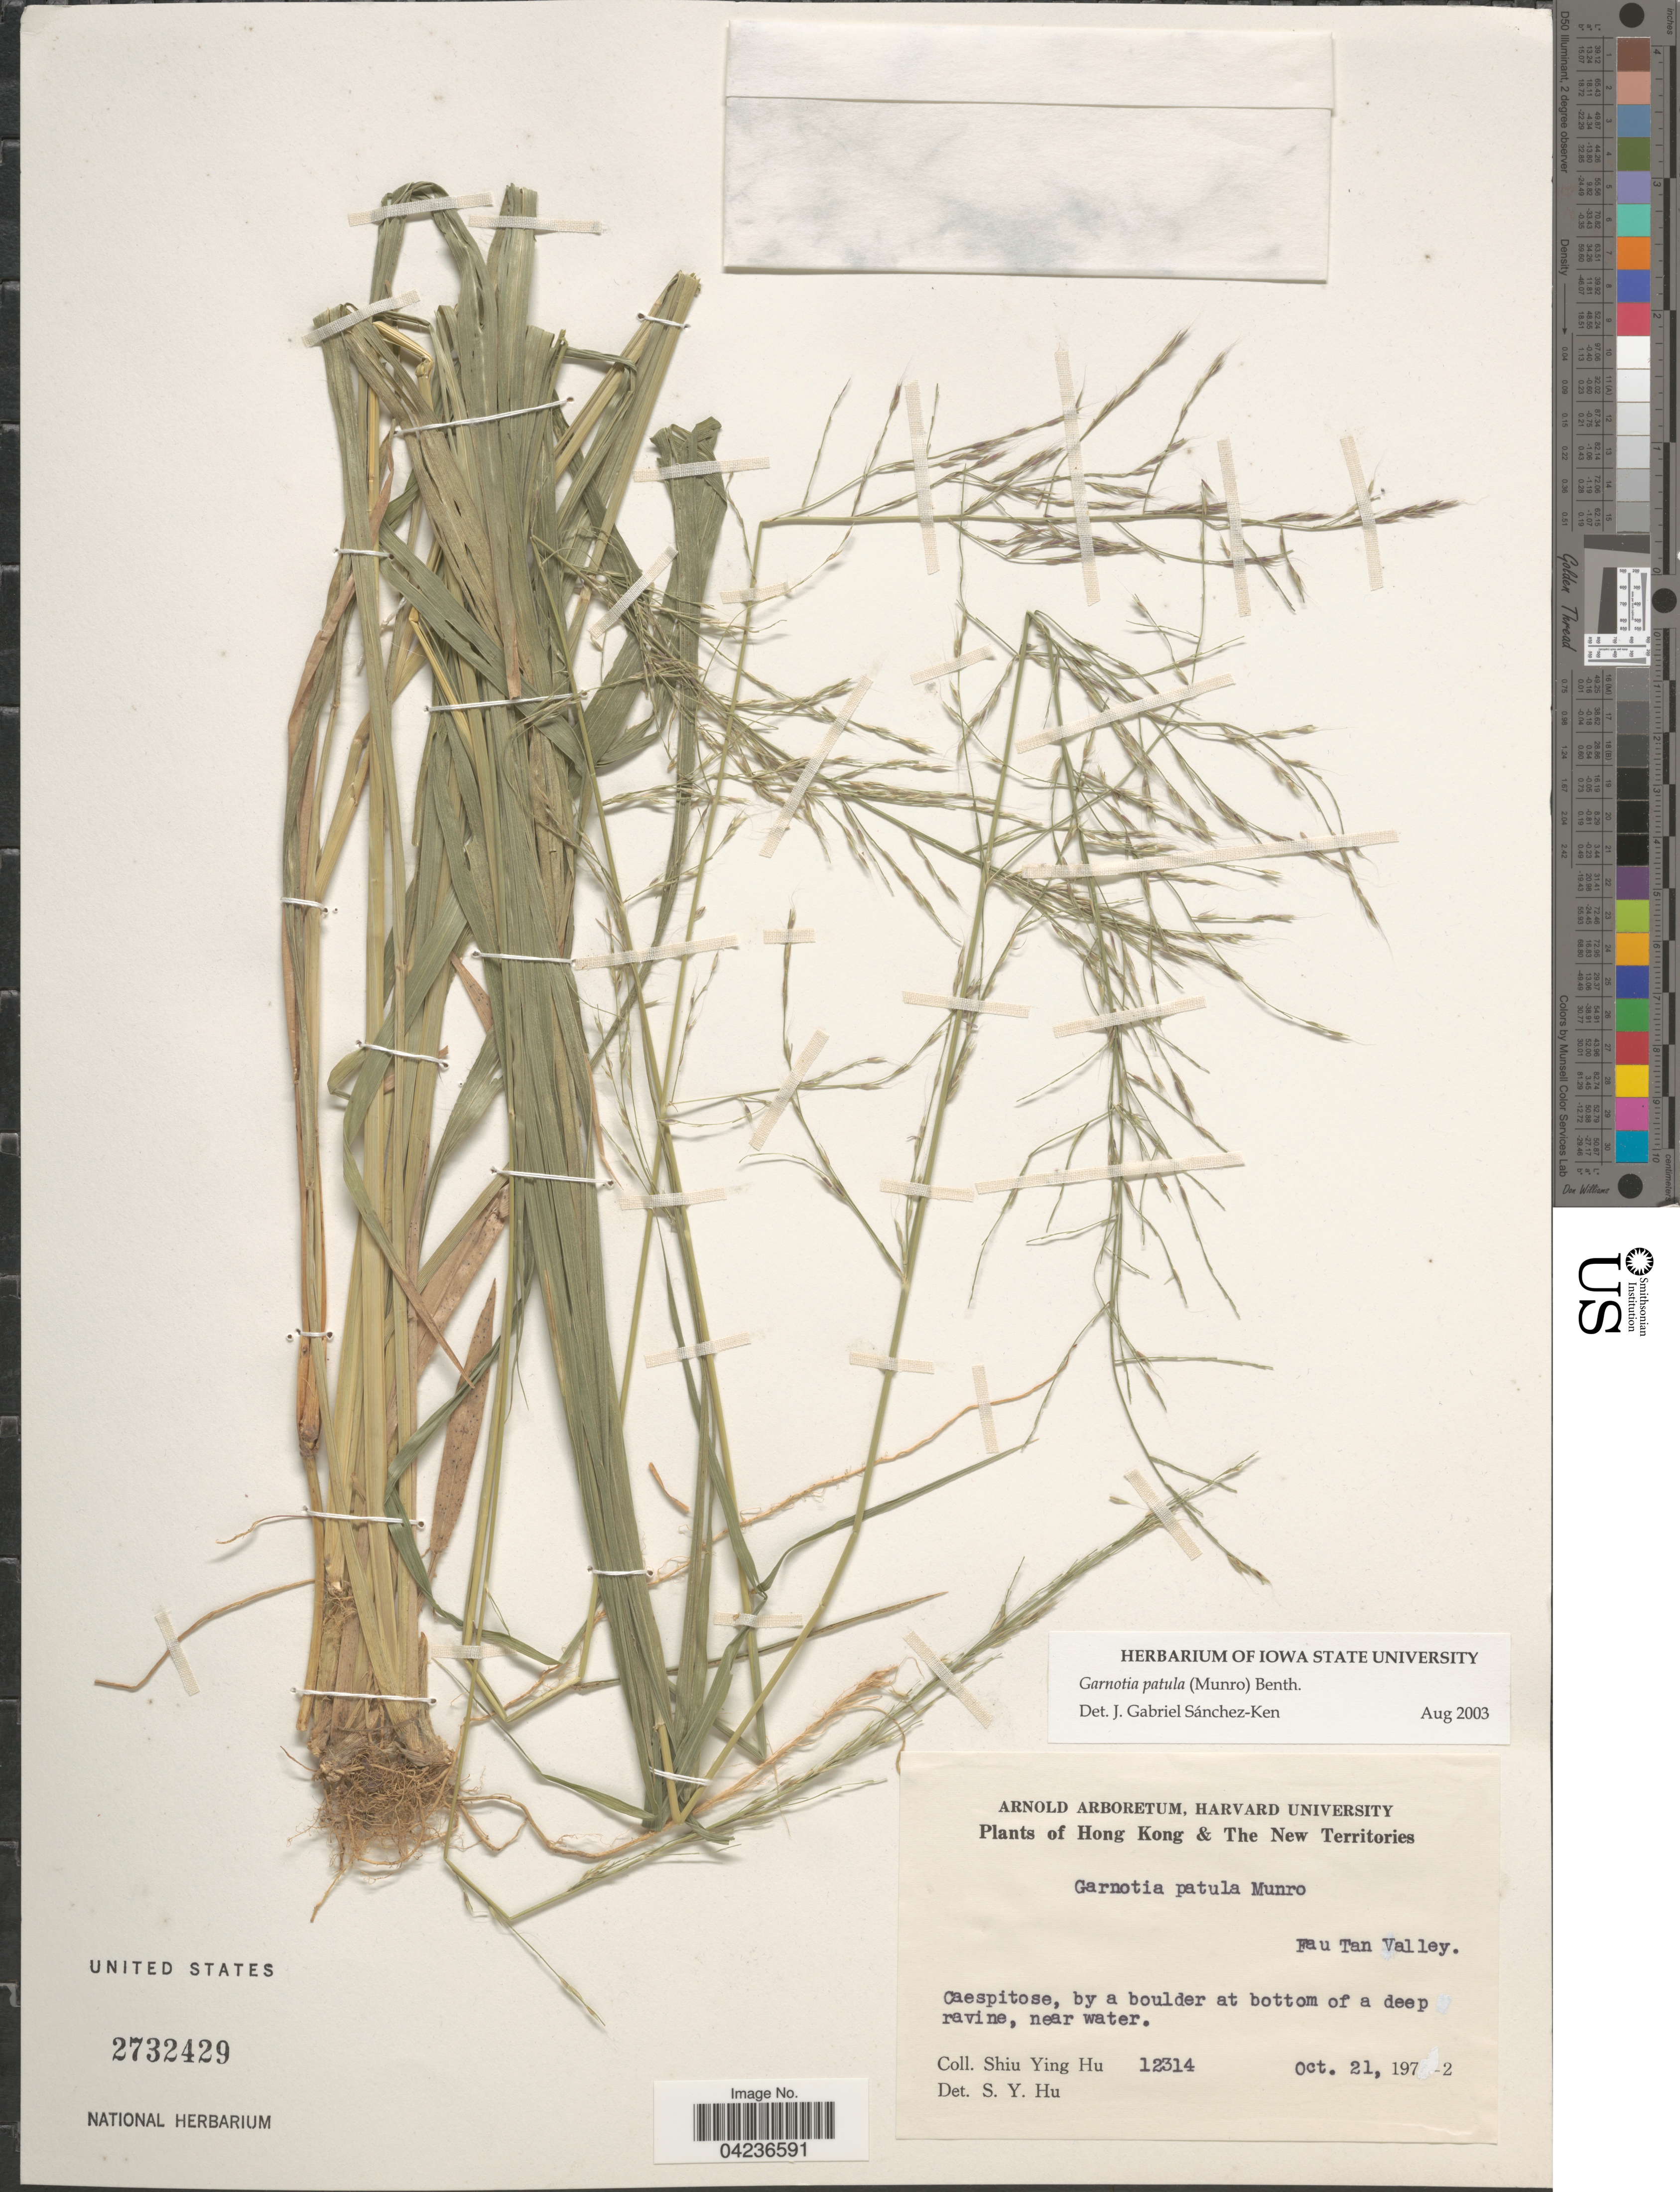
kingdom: Plantae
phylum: Tracheophyta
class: Liliopsida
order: Poales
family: Poaceae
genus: Garnotia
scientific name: Garnotia patula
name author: (Munro) Benth.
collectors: S. Y. Hu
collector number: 12314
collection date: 1972-10-21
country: China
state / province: Hong Kong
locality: Hong Kong & The New Territories. Fau Tan Valley.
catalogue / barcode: US 2732429